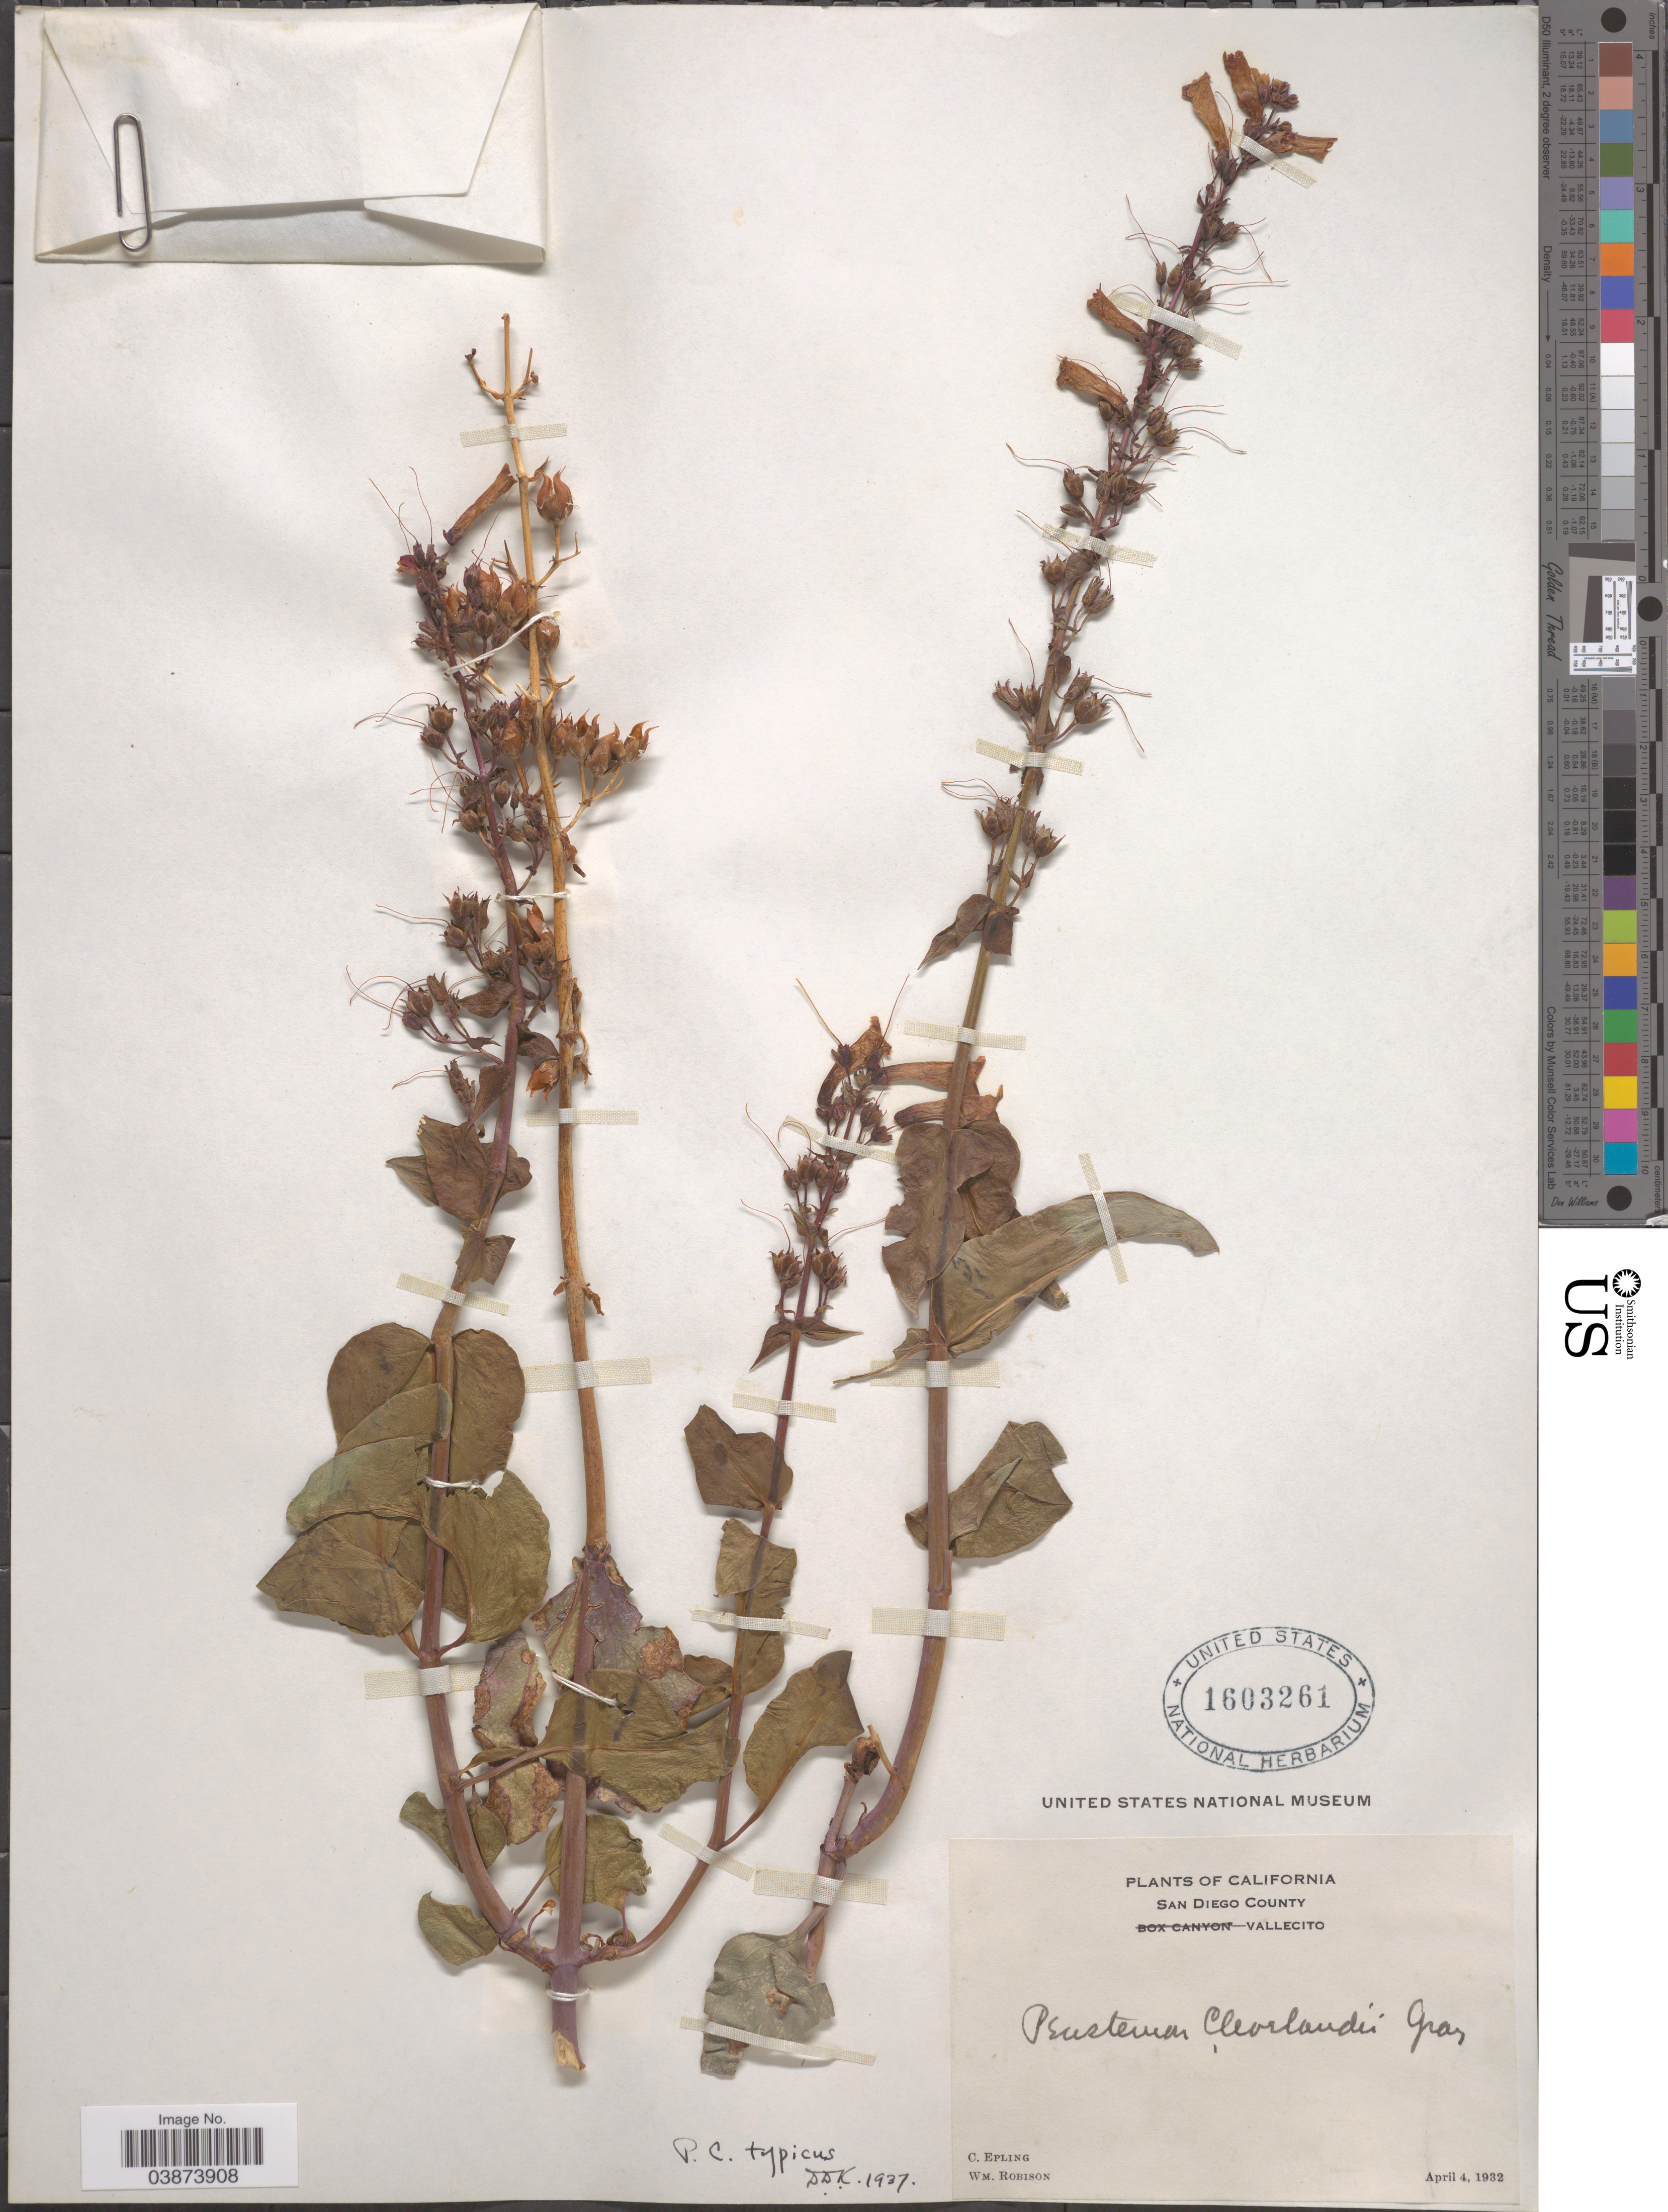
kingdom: Plantae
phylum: Tracheophyta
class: Magnoliopsida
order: Lamiales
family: Plantaginaceae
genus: Penstemon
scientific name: Penstemon clevelandii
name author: A. Gray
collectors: C. C. Epling & W. Robison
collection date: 1932-04-04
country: United States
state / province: California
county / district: San Diego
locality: San Diego County. Vallecito.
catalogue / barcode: US 1603261